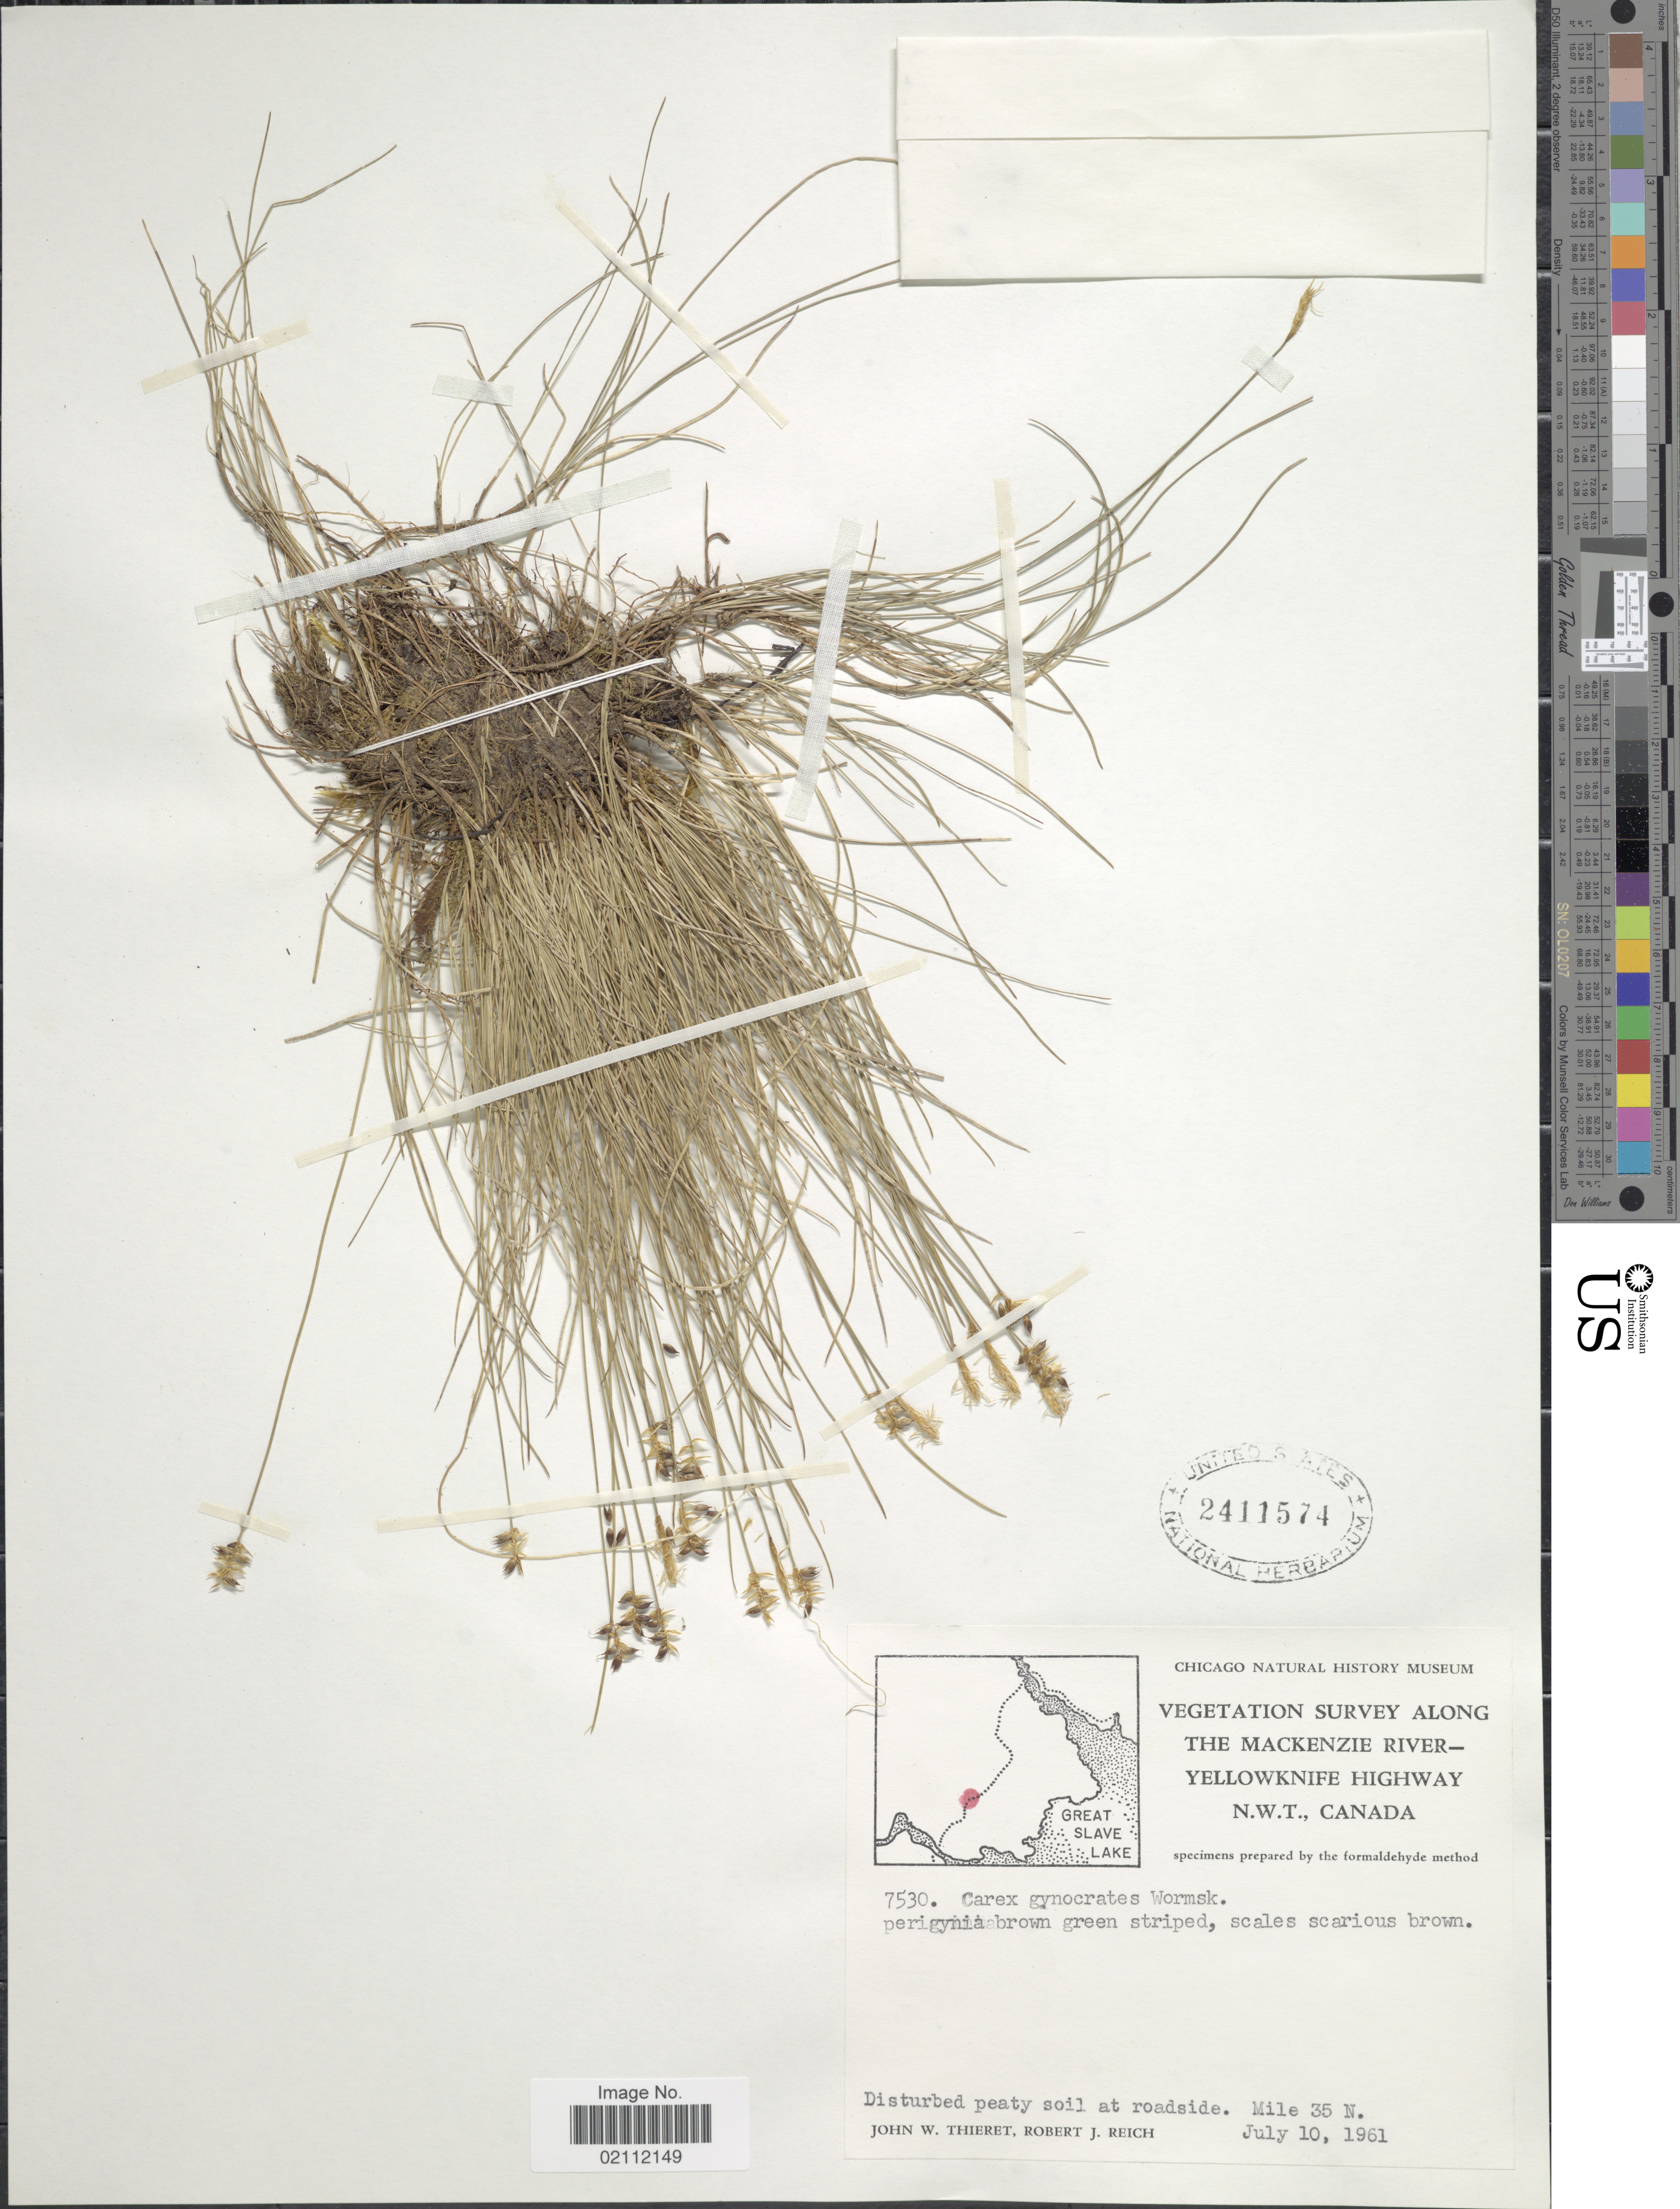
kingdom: Plantae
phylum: Tracheophyta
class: Liliopsida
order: Poales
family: Cyperaceae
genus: Carex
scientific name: Carex nardina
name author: (Hornem.) Fr.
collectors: J. W. Thieret & R. Reich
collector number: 7530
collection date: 1961-07-10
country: Canada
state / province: Northwest Territories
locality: Along the MacKenzie River-Yellowknife Highway. Mile 35 N.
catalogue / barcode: US 2411574